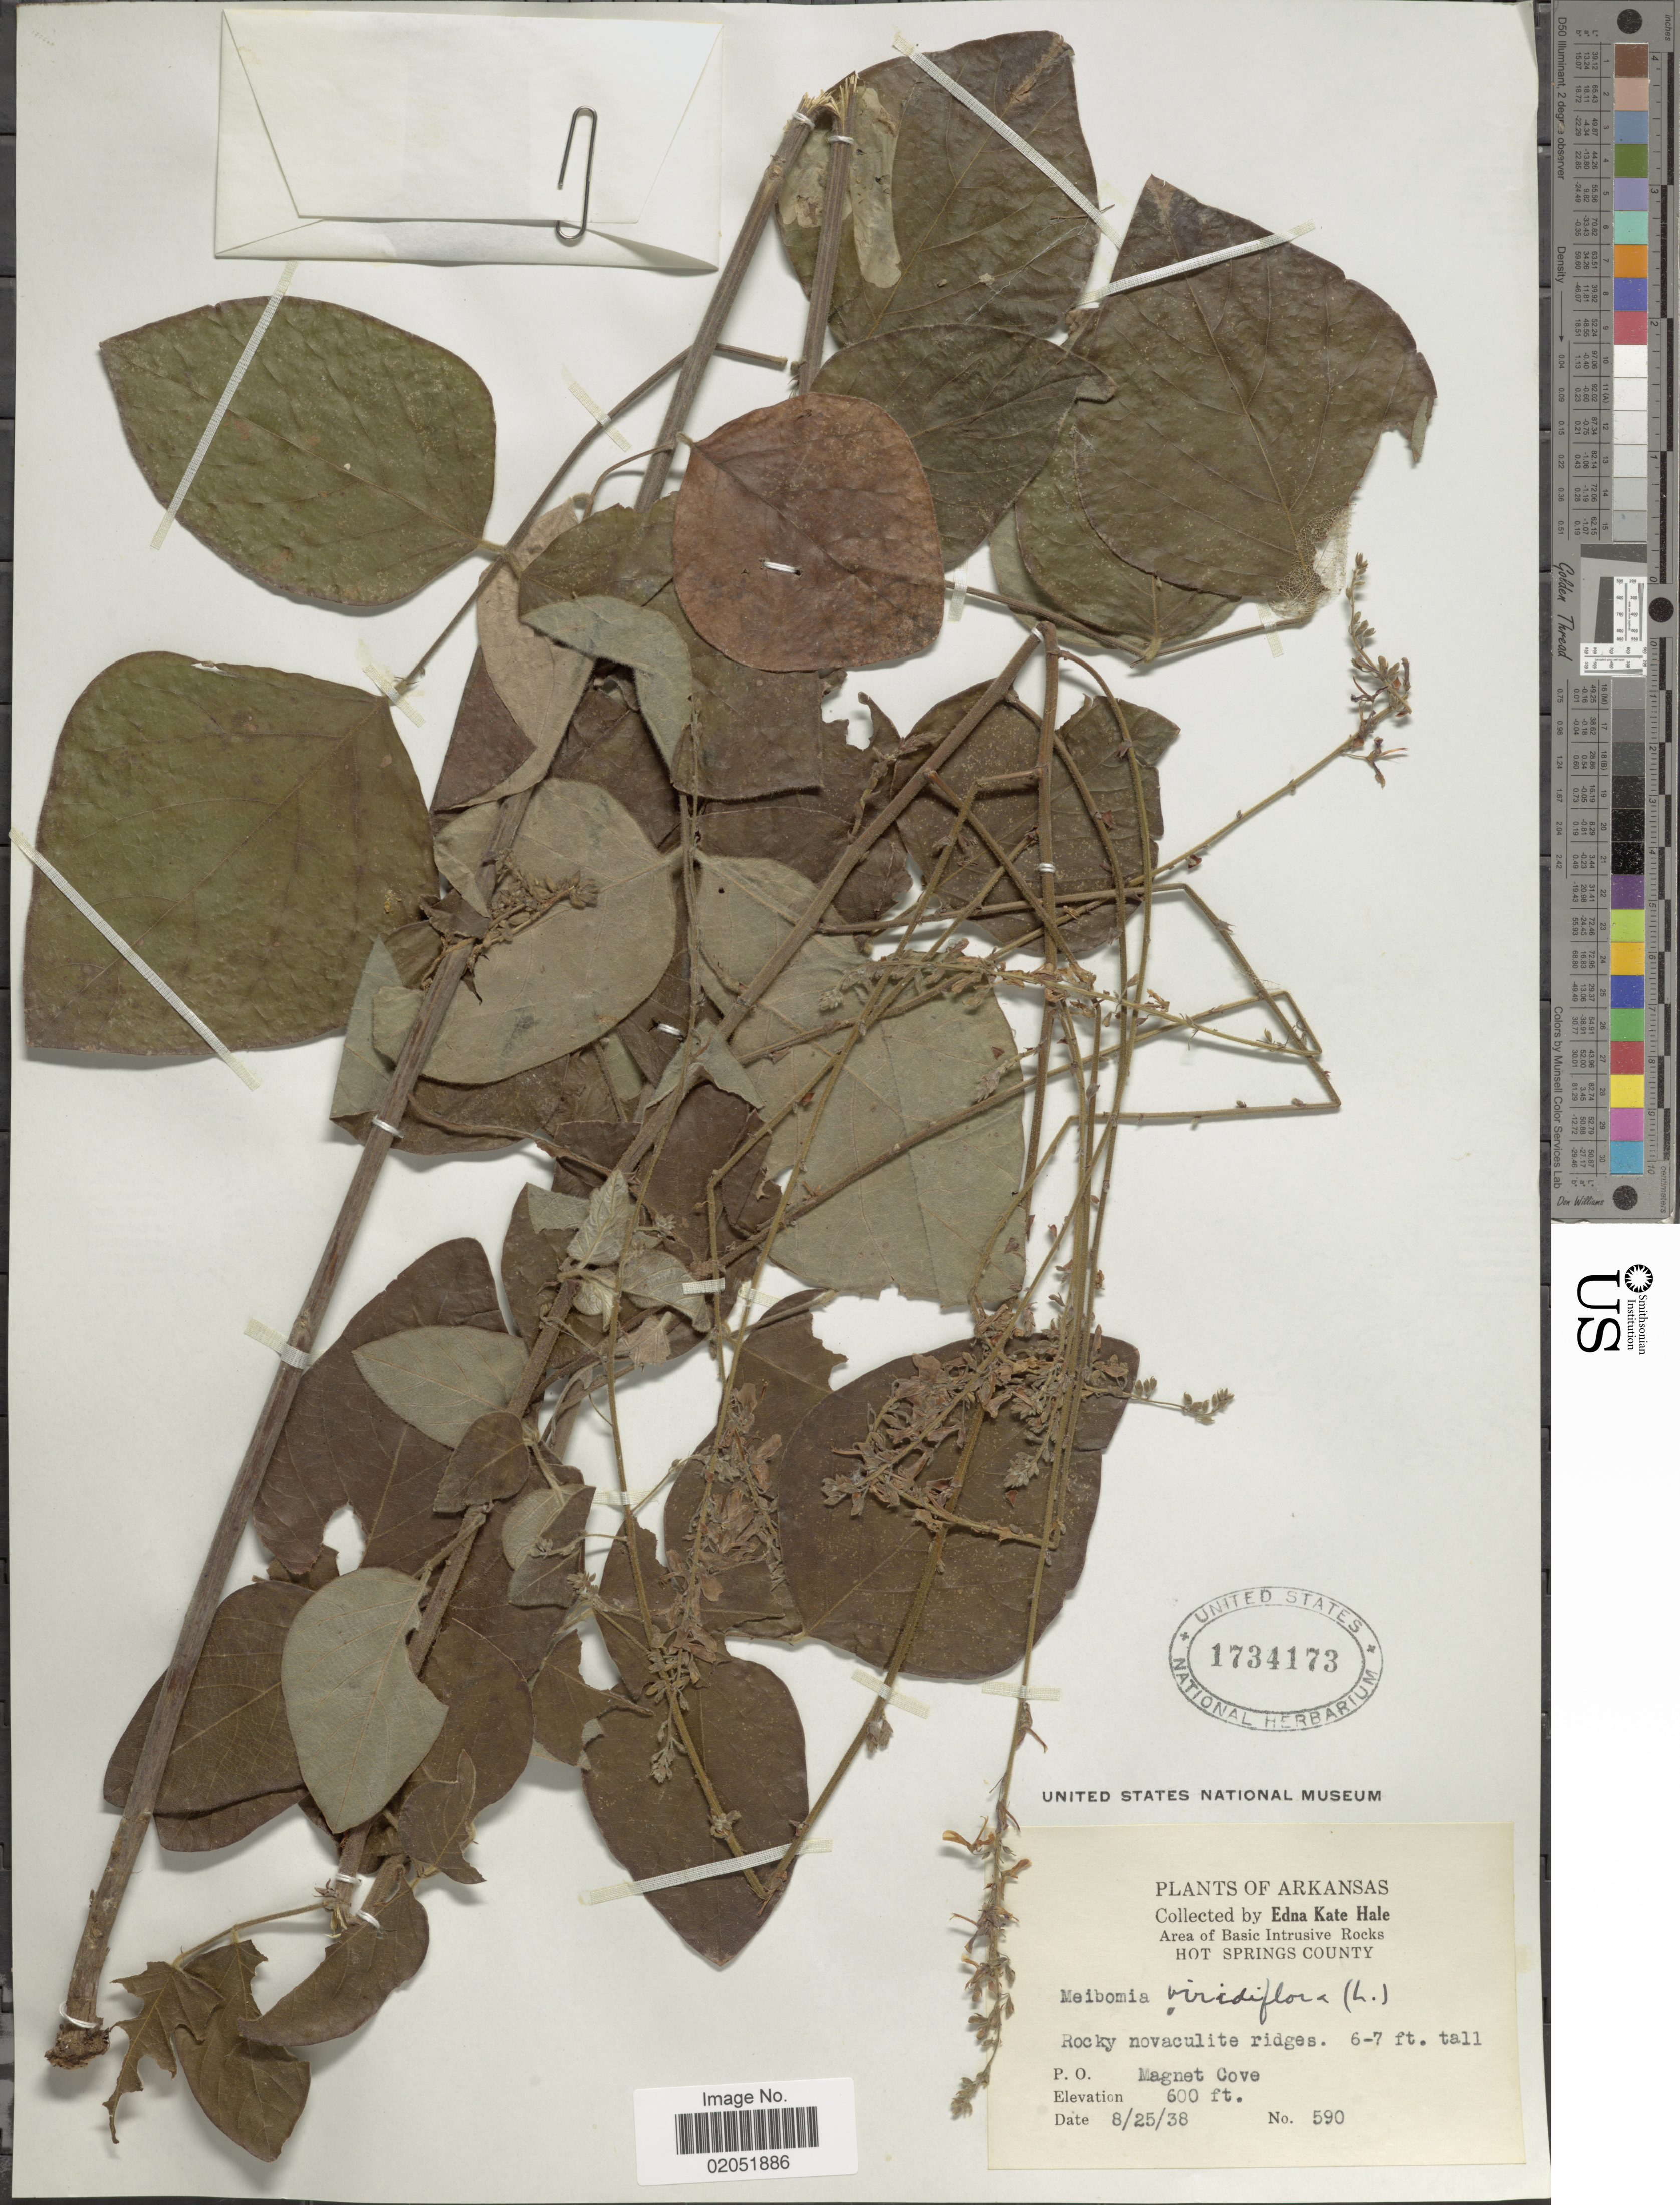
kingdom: Plantae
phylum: Tracheophyta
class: Magnoliopsida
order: Fabales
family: Fabaceae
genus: Desmodium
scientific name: Desmodium viridiflorum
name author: (L.) DC.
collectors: E. K. Hale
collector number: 590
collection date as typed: Transcribed d/m/y: 25/8/38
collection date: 1938-08-25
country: United States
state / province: Arkansas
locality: Arkansas, Magnet Cove. Area of Basic Intrusive Rocks, Hot Springs County.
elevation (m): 183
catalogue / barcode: US 1734173